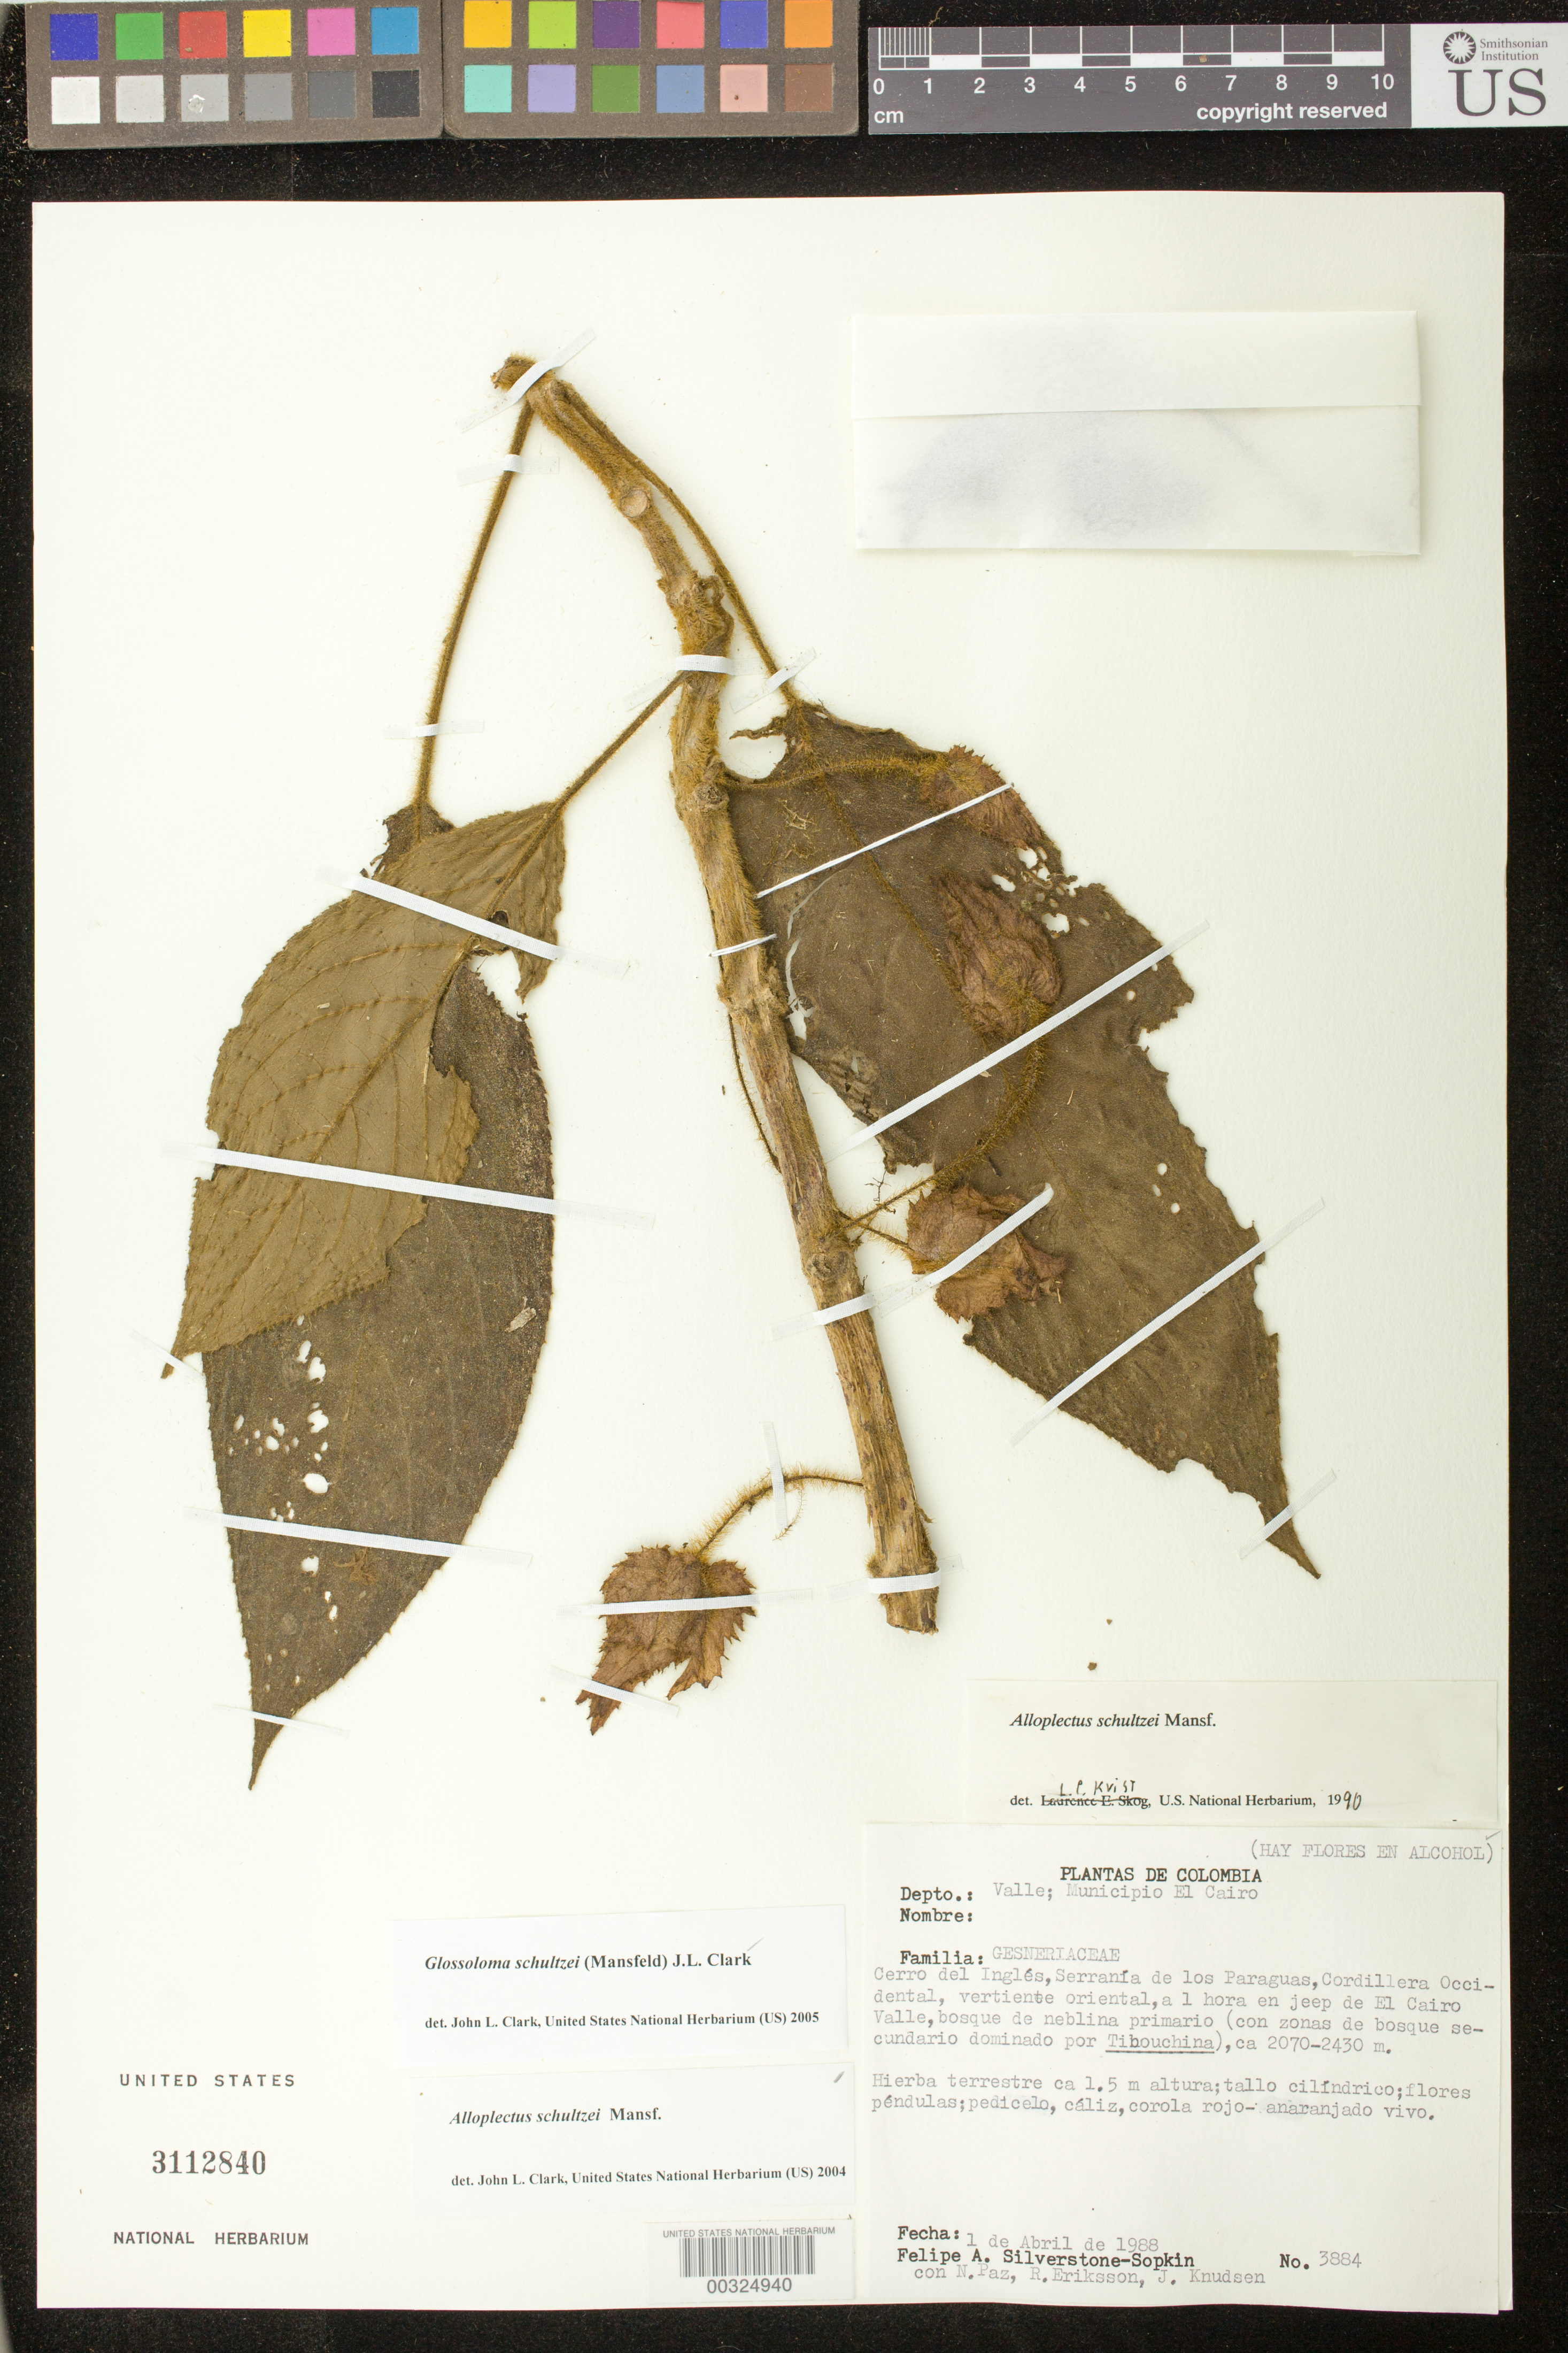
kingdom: Plantae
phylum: Tracheophyta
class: Magnoliopsida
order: Lamiales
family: Gesneriaceae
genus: Glossoloma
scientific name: Glossoloma schultzei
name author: (Mansf.) J.L. Clark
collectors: P. A. Silverstone-Sopkin, N. Paz, R. Eriksson & J. Knudsen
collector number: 3884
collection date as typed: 01 Apr 1988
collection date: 1988-04-01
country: Colombia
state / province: Valle del Cauca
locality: Mun. of El Cairo, Cerro del Ingles, Serrania de los Paraguas, Cordillera Occidental, 1 hr by jeep from El Cairo Valle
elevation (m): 2070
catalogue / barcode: US 3112840